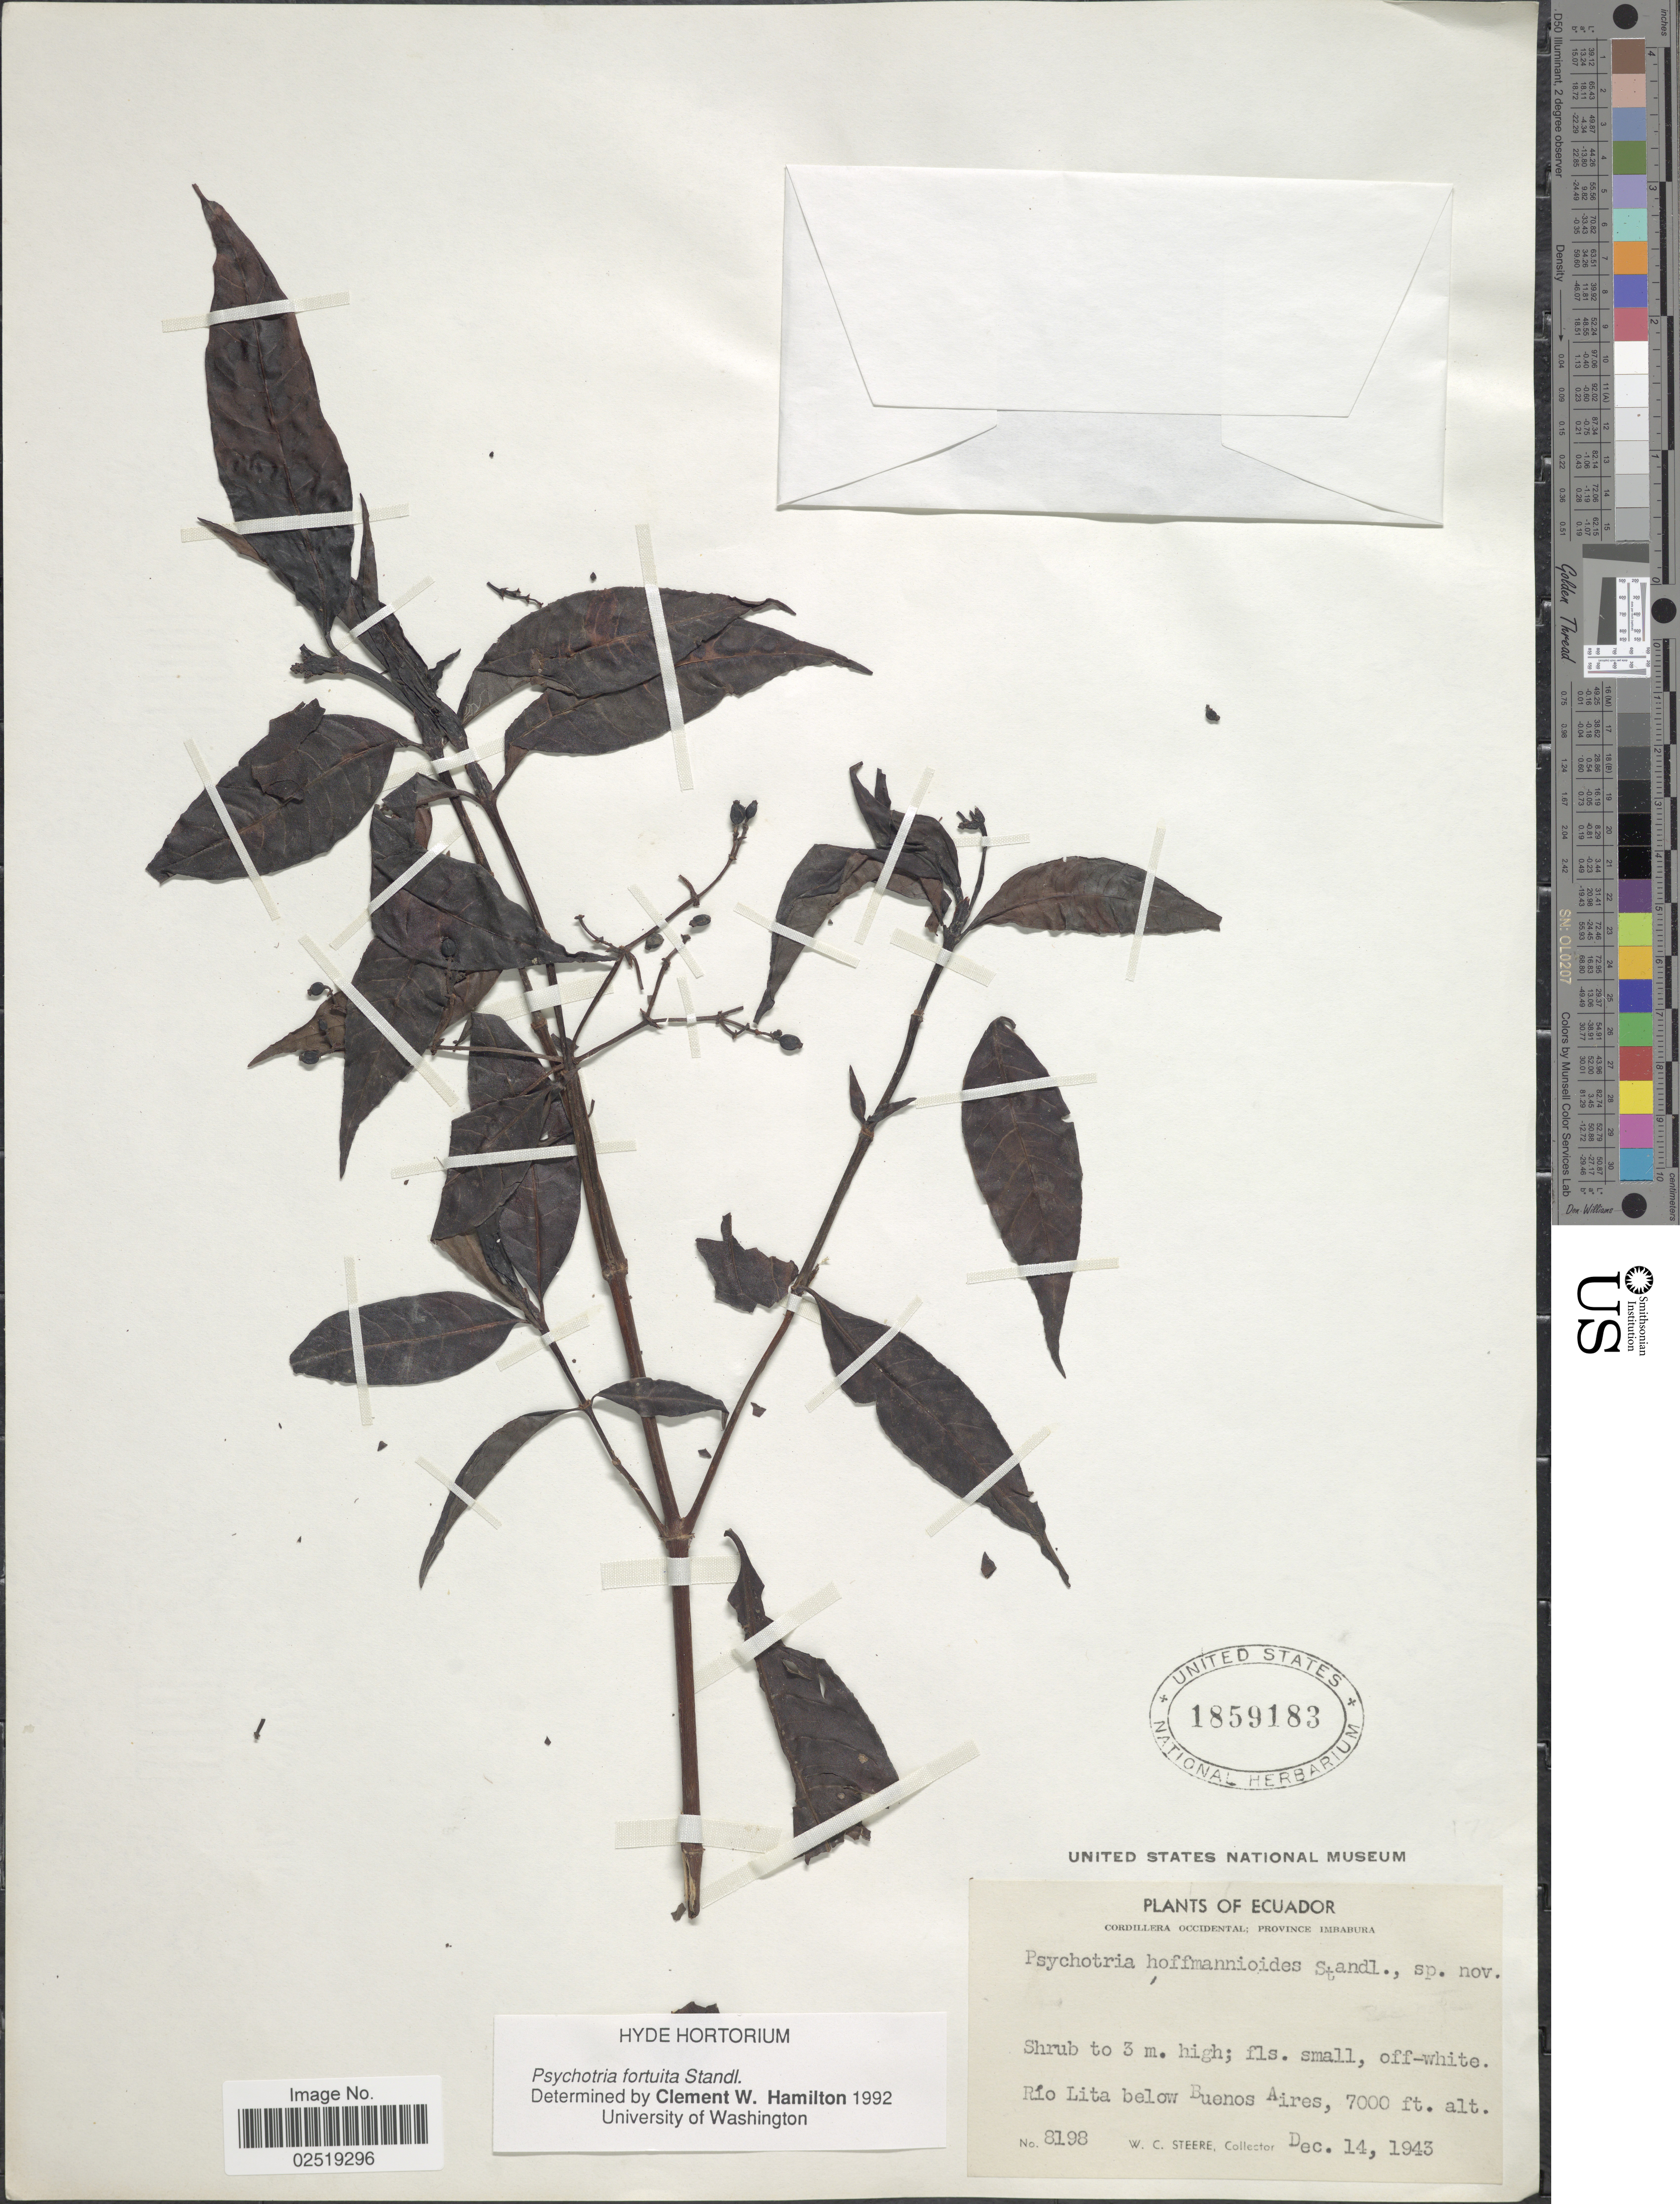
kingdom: Plantae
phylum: Tracheophyta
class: Magnoliopsida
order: Gentianales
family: Rubiaceae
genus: Psychotria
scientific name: Psychotria fortuita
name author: Standl.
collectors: W. C. Steere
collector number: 8198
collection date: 1943-12-14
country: Ecuador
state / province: Imbabura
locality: Cordillera Occidental; Province Imbabura. Rio Lita below Buenos Aires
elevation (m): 2134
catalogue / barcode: US 1859183